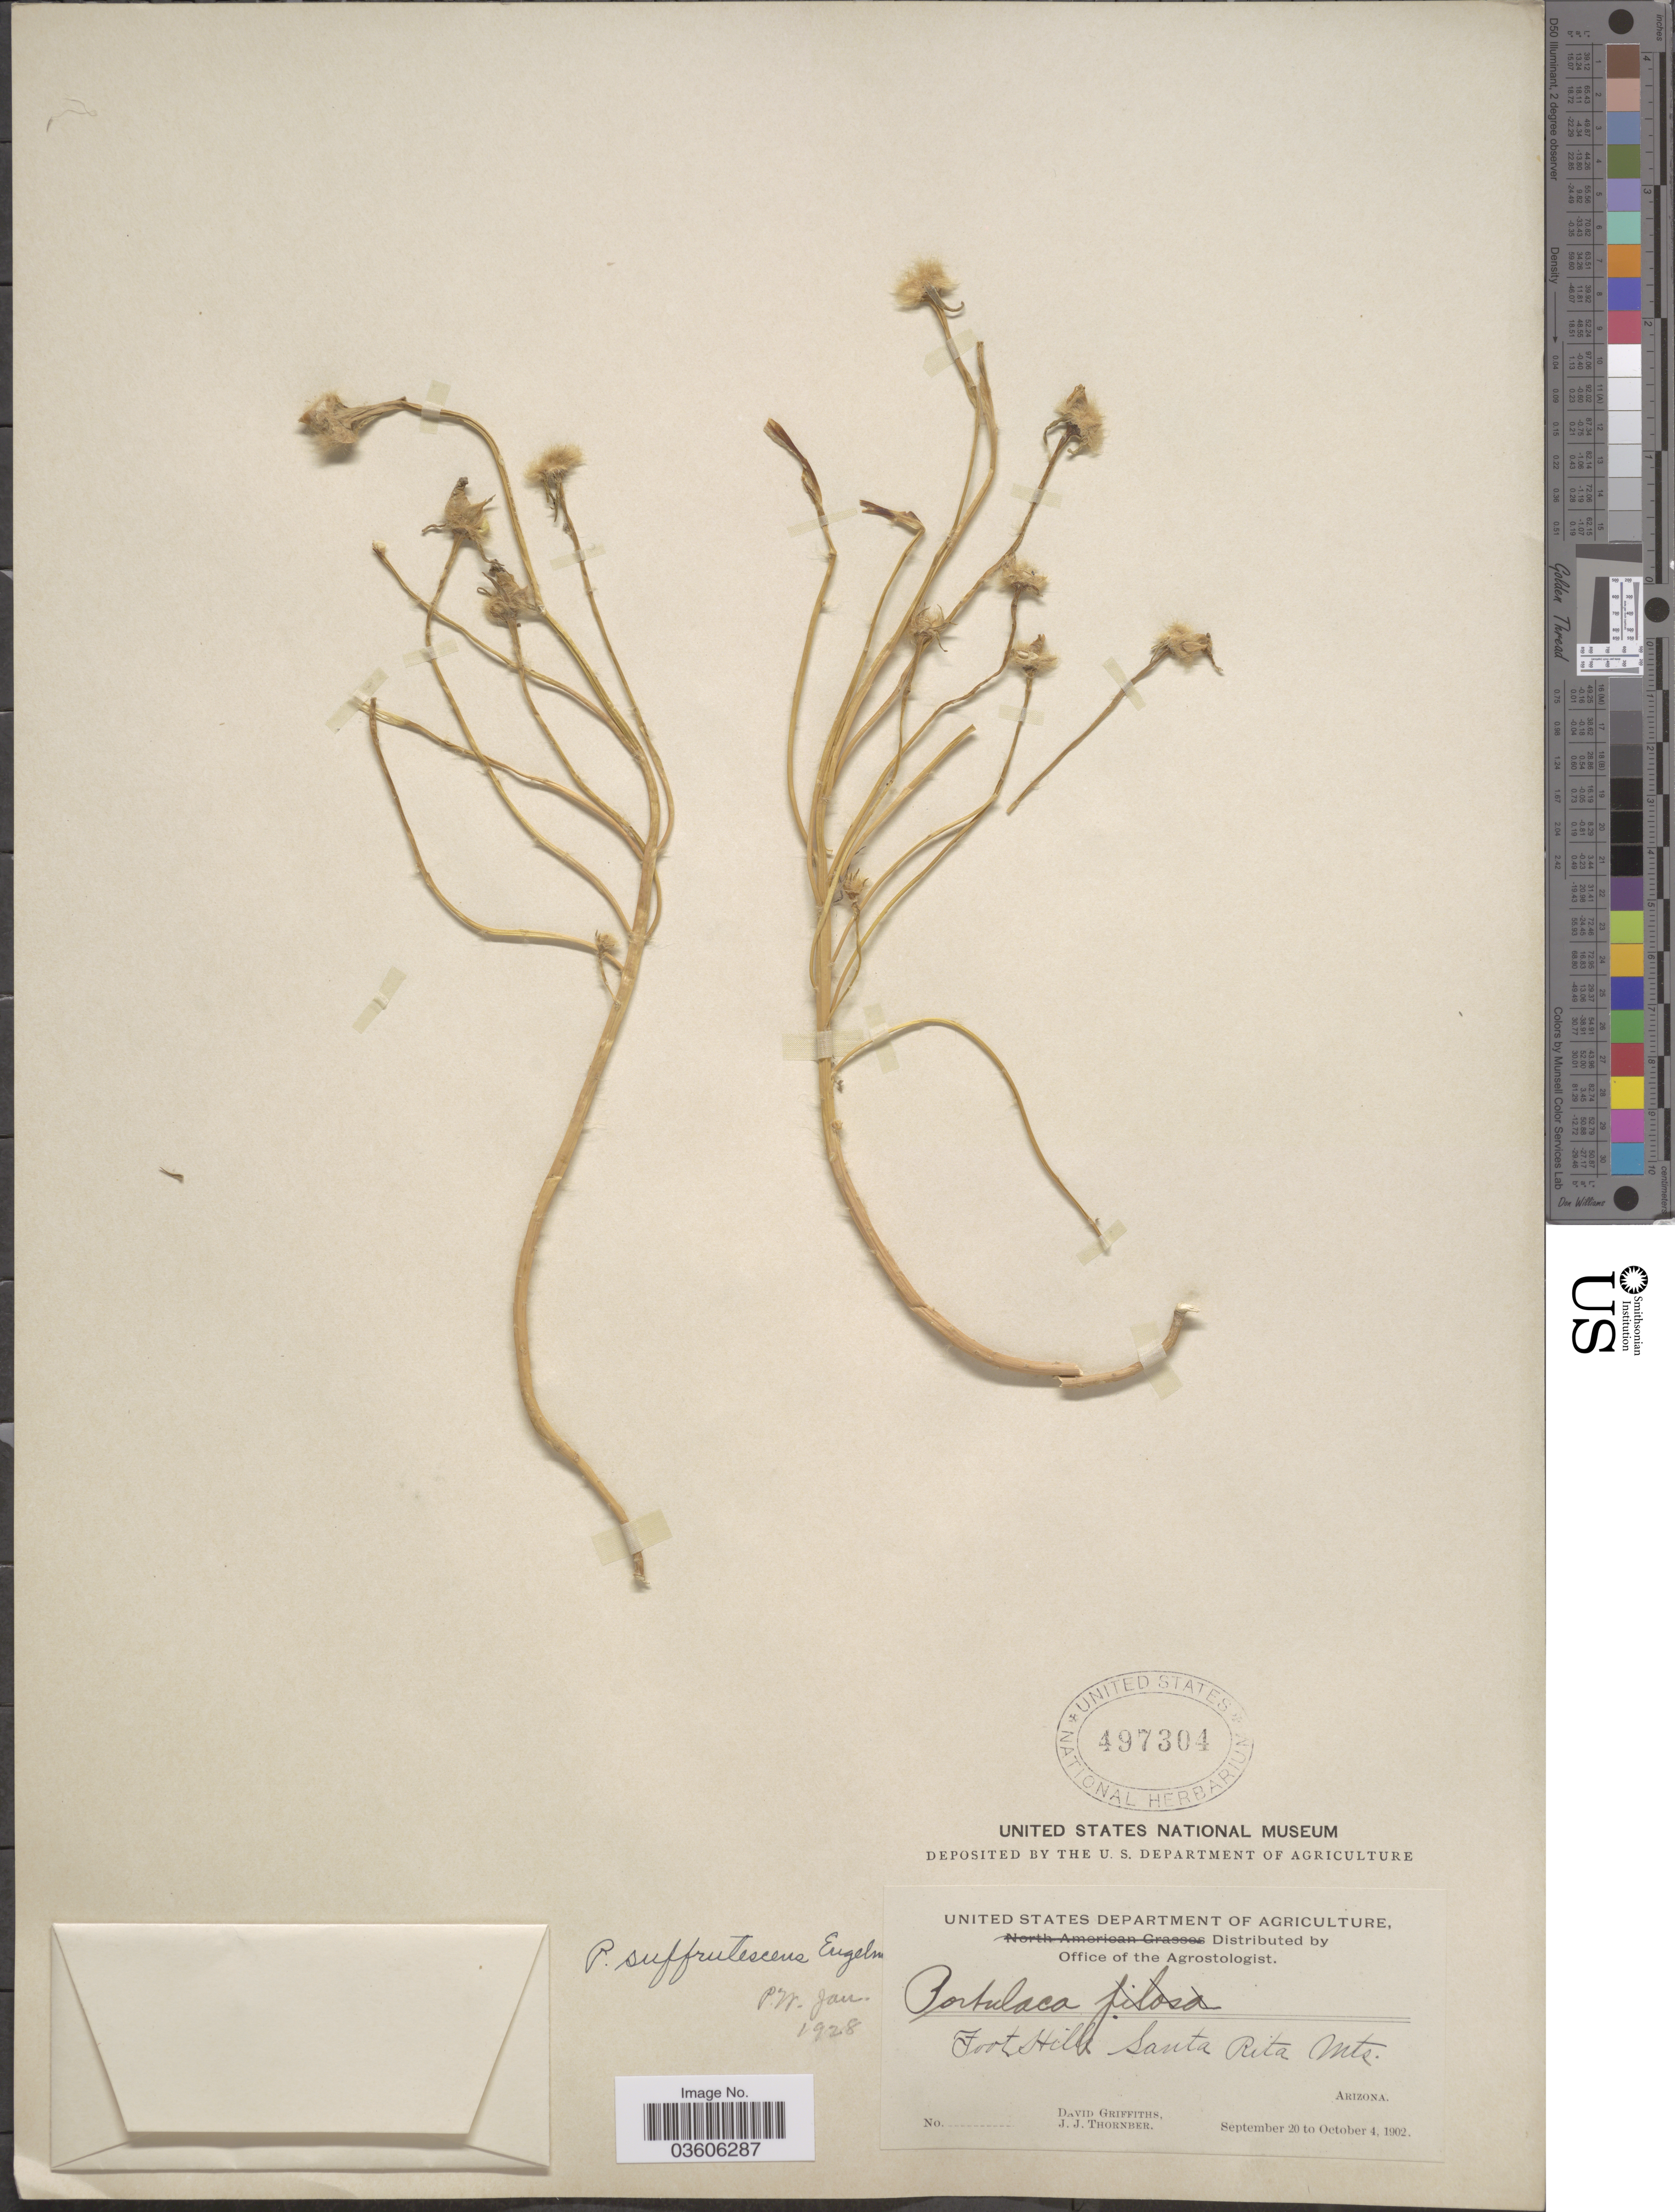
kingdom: Plantae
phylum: Tracheophyta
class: Magnoliopsida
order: Caryophyllales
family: Portulacaceae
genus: Portulaca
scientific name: Portulaca suffrutescens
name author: Engelm.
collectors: D. Griffiths & J. Thornber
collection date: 1902-09-20/1902-10-04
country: United States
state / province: Arizona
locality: Foot Hills Santa Rita Mts.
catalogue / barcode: US 497304